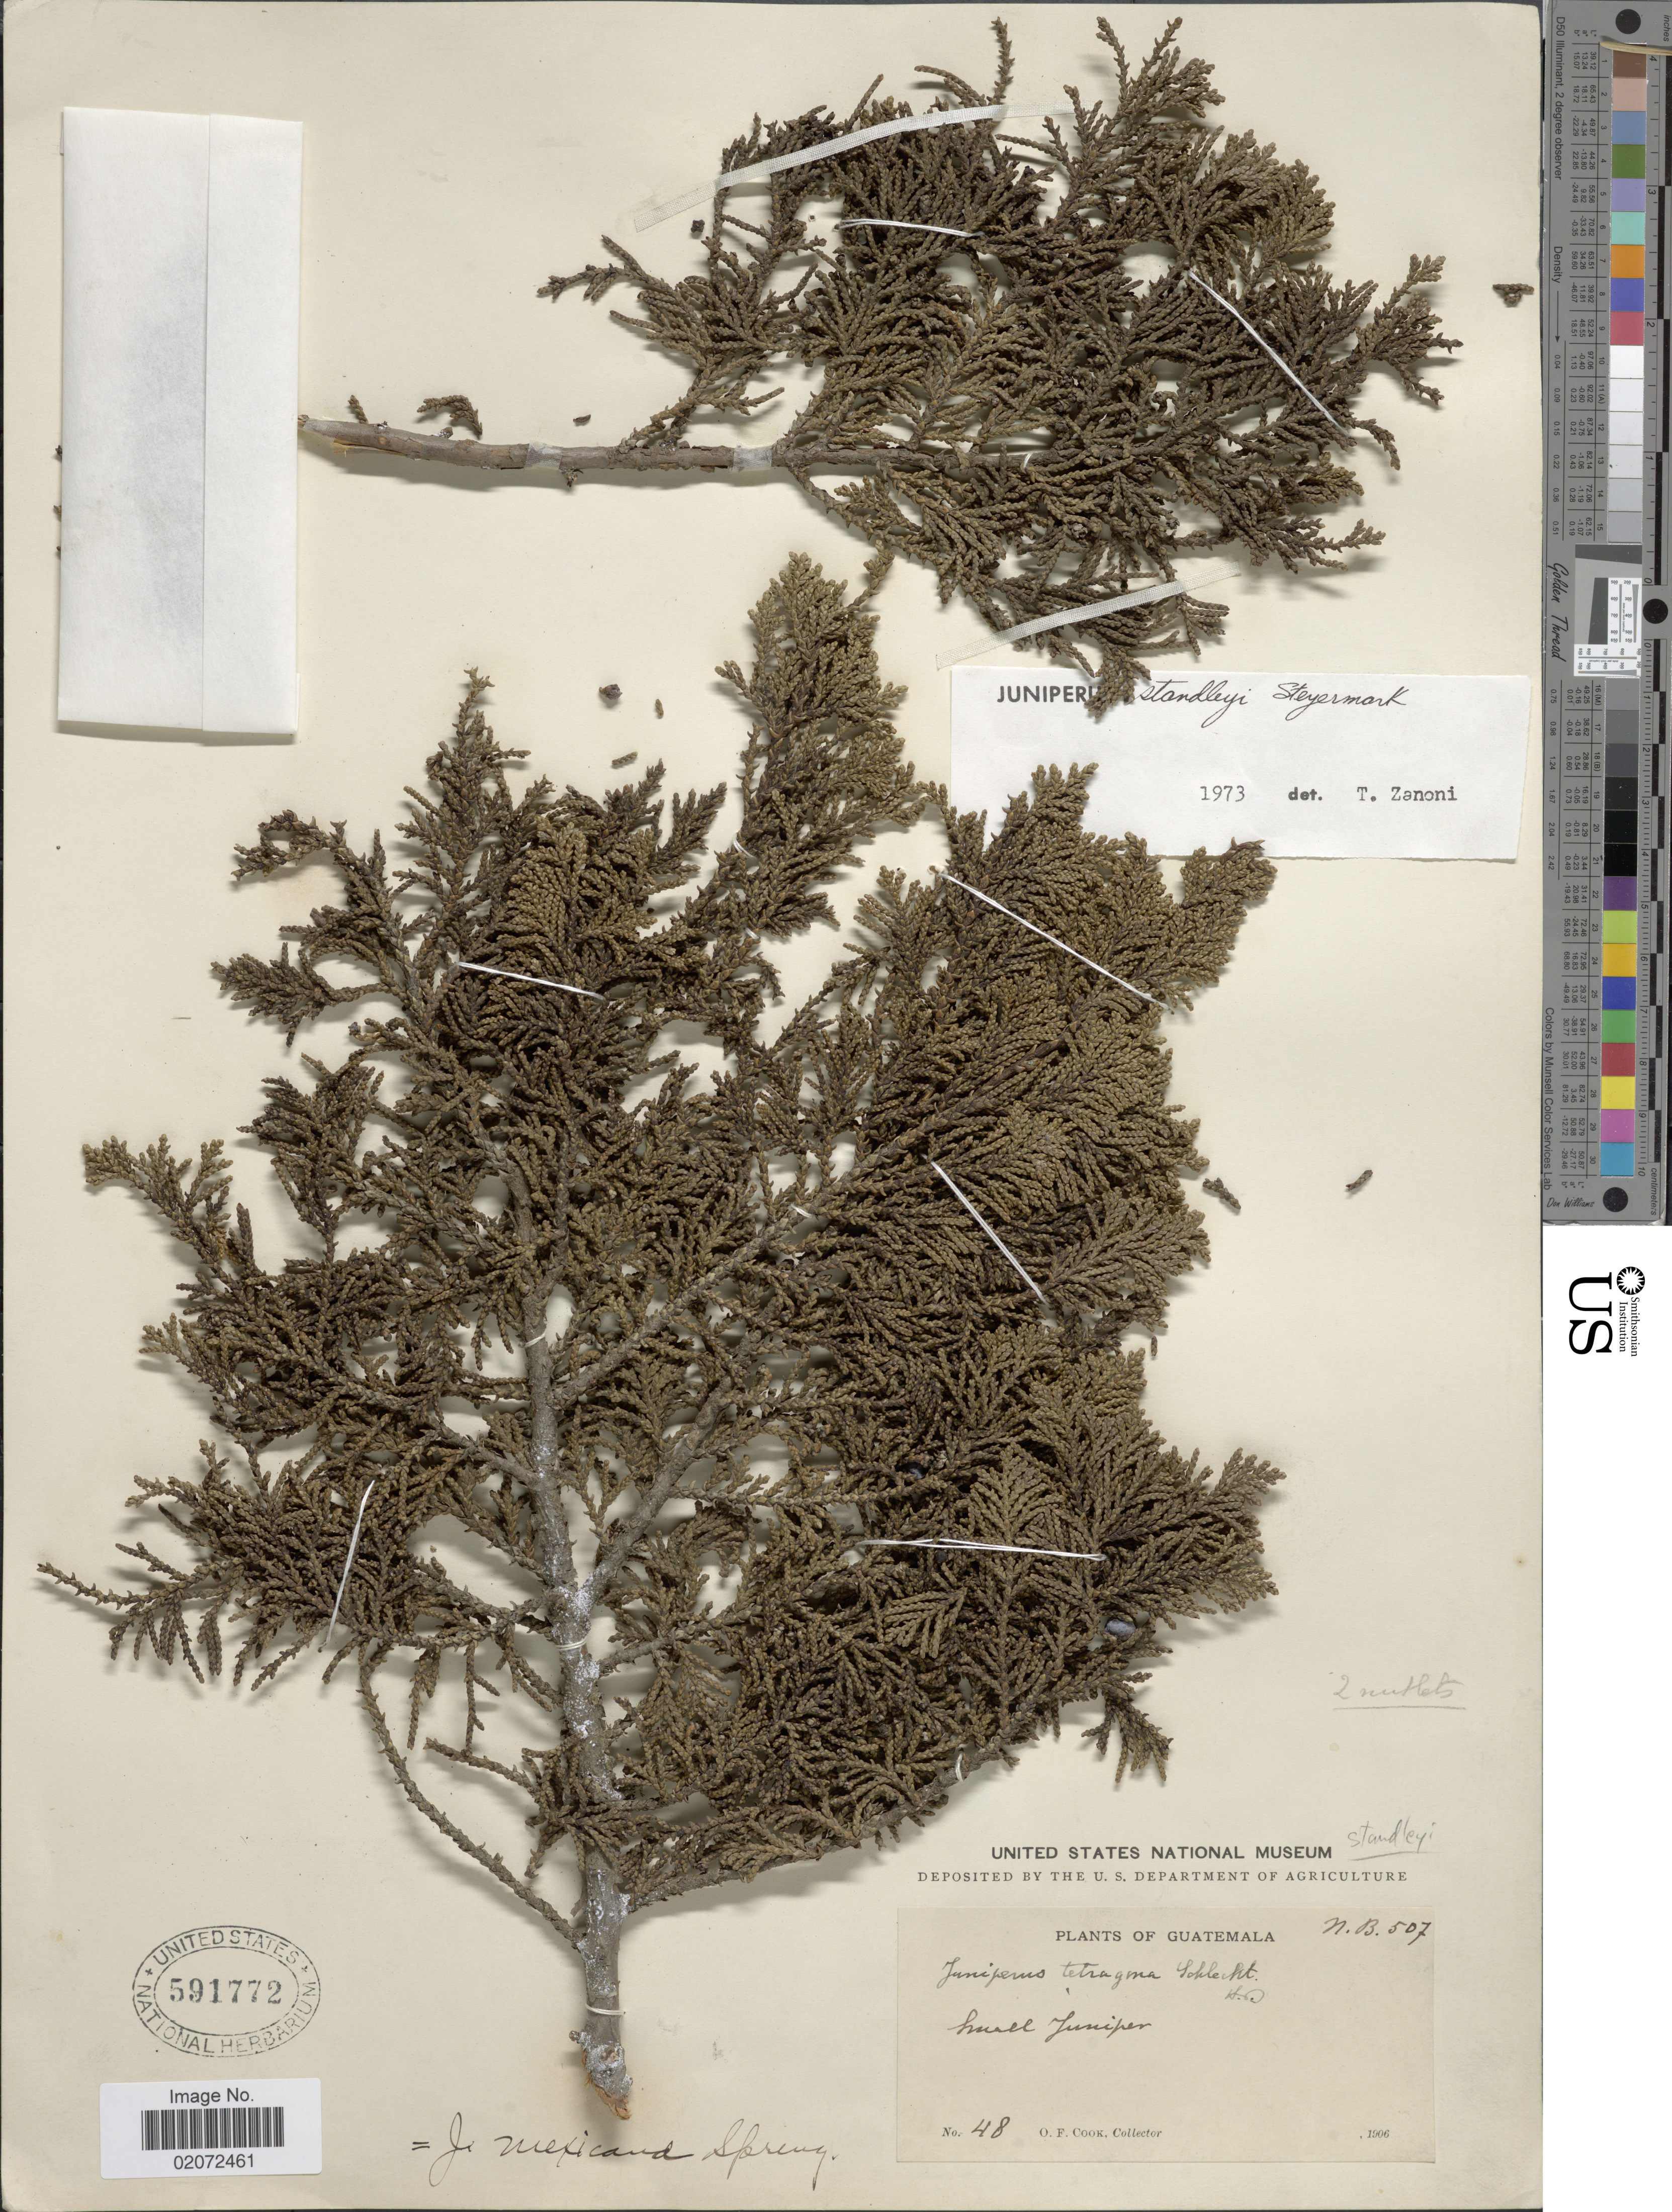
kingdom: Plantae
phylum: Tracheophyta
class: Pinopsida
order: Pinales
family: Cupressaceae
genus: Juniperus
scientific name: Juniperus standleyi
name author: Steyerm.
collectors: O. F. Cook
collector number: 48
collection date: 1906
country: Guatemala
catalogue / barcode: US 591772